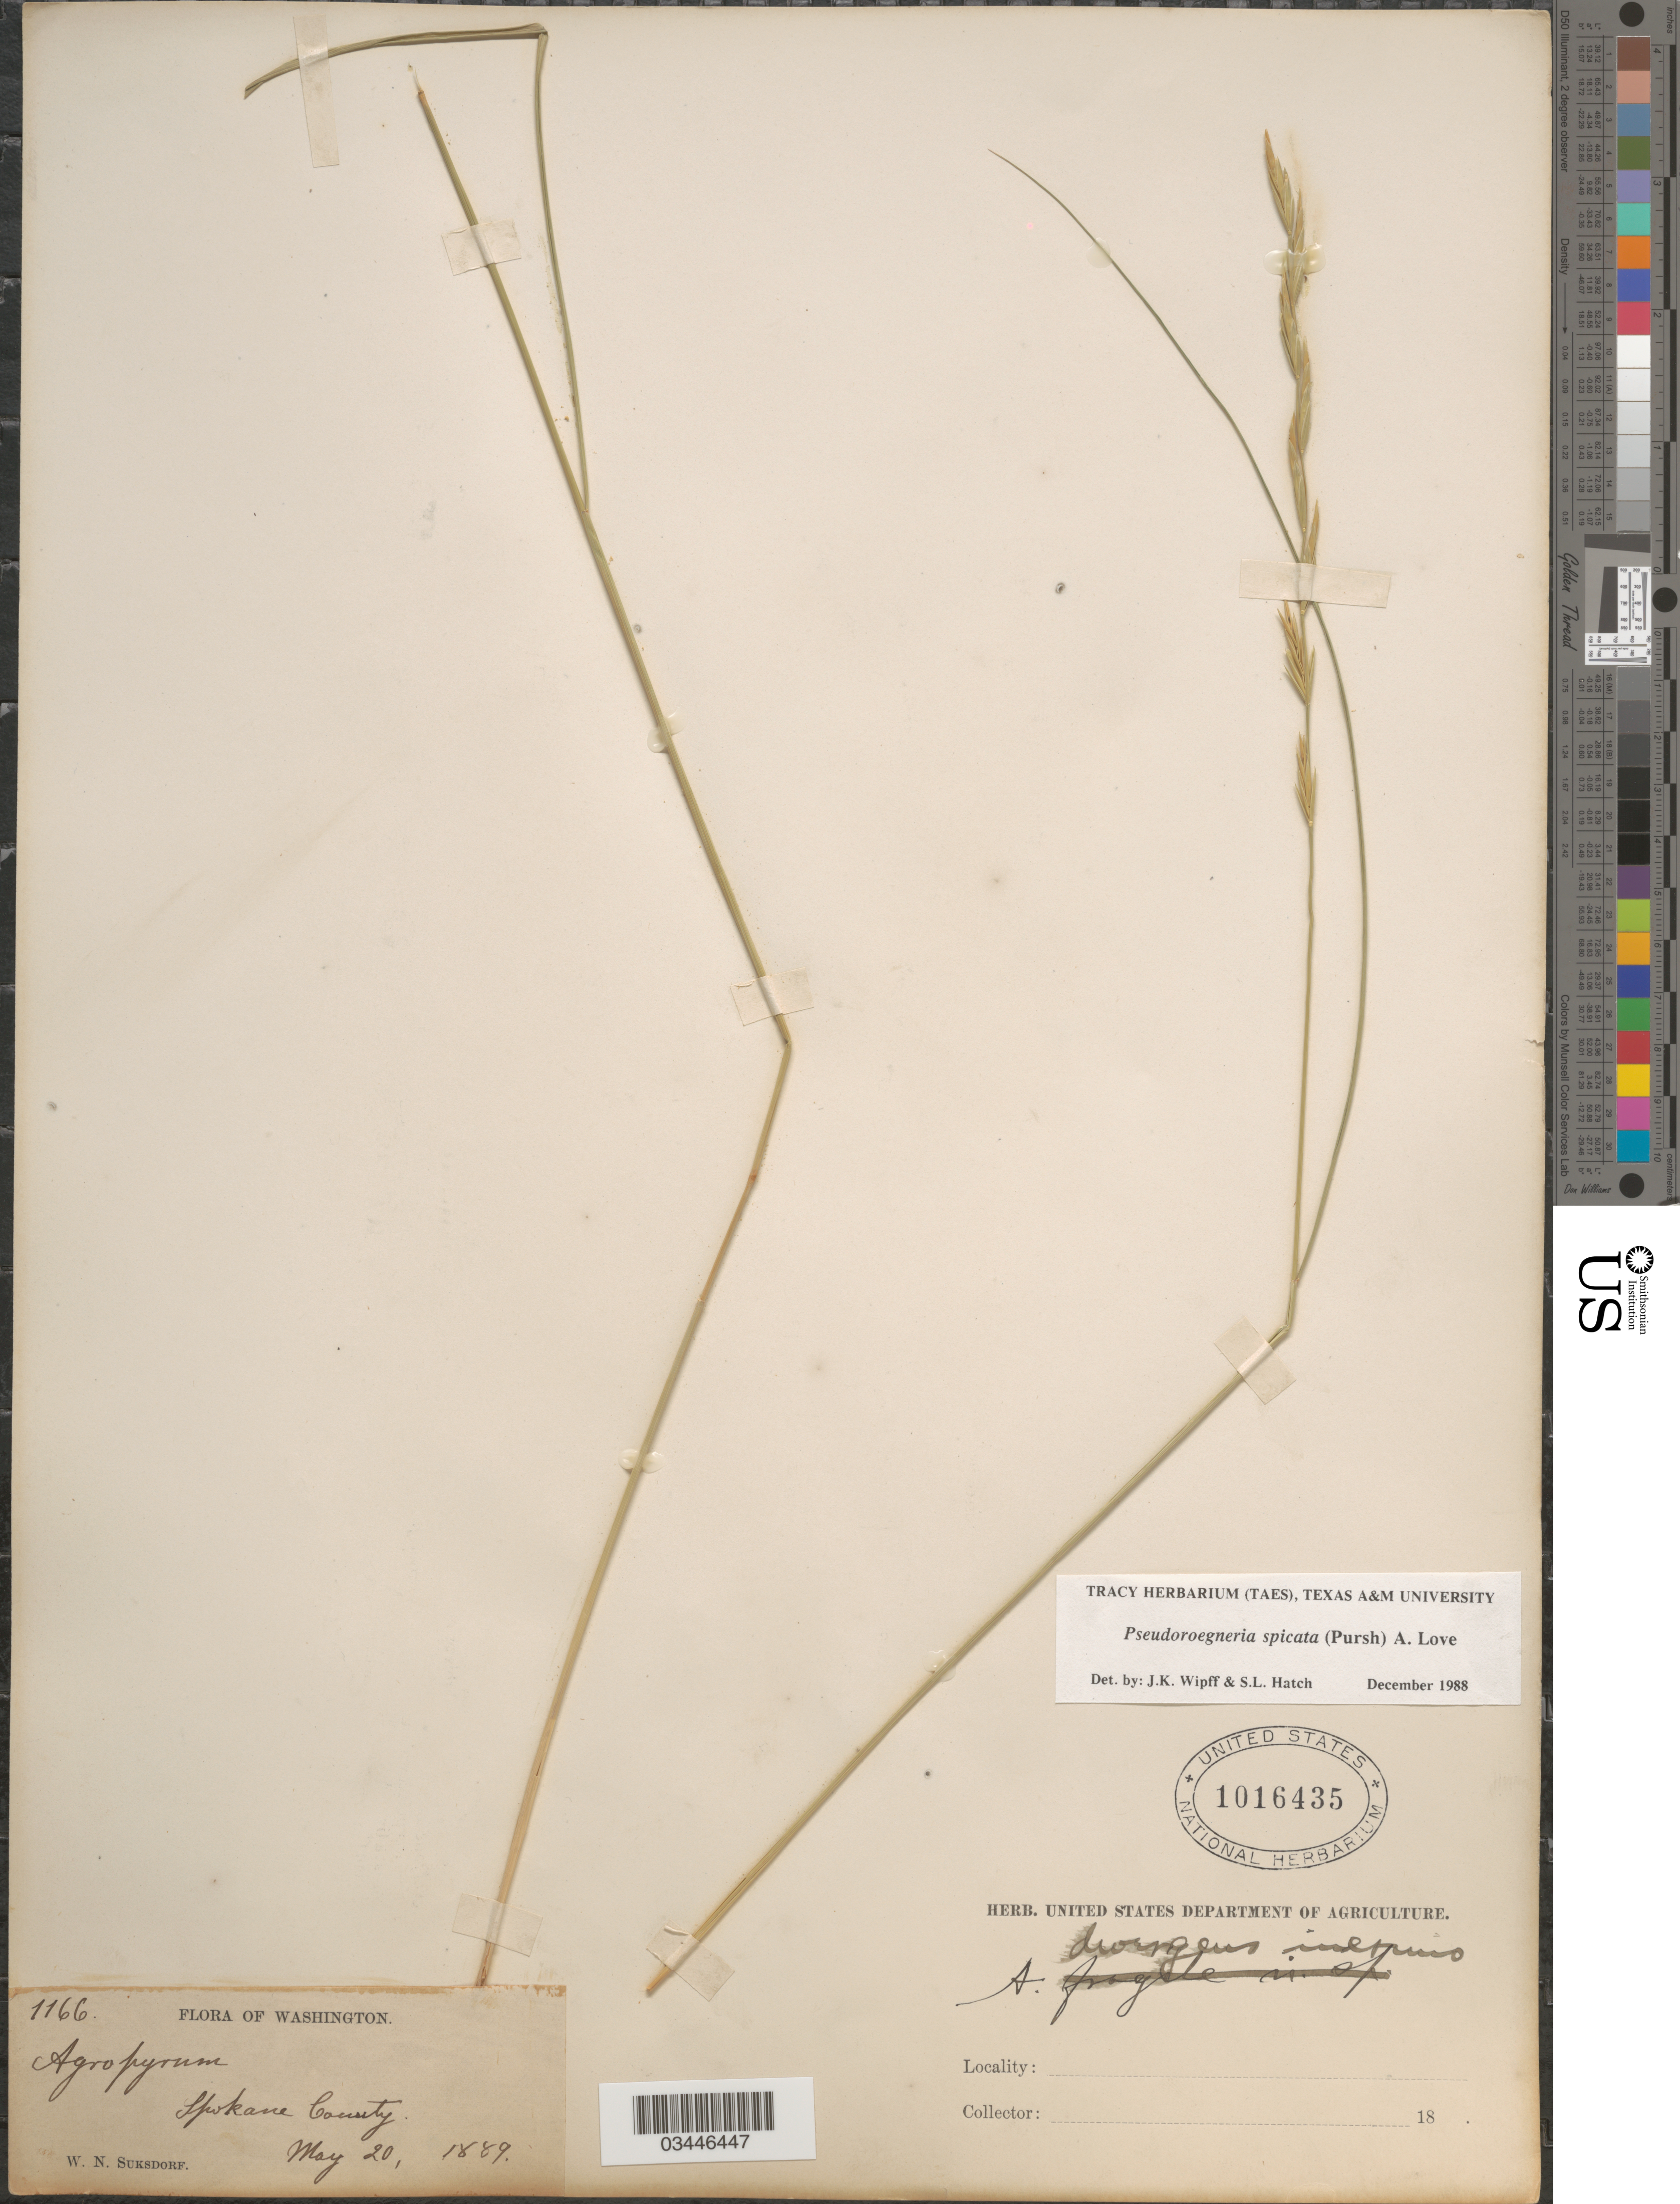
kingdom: Plantae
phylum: Tracheophyta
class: Liliopsida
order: Poales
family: Poaceae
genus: Pseudoroegneria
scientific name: Pseudoroegneria spicata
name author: (Pursh) Á. Löve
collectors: W. N. Suksdorf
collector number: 1166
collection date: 1889-05-20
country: United States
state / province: Washington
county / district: Spokane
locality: Spokane County.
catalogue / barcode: US 1016435